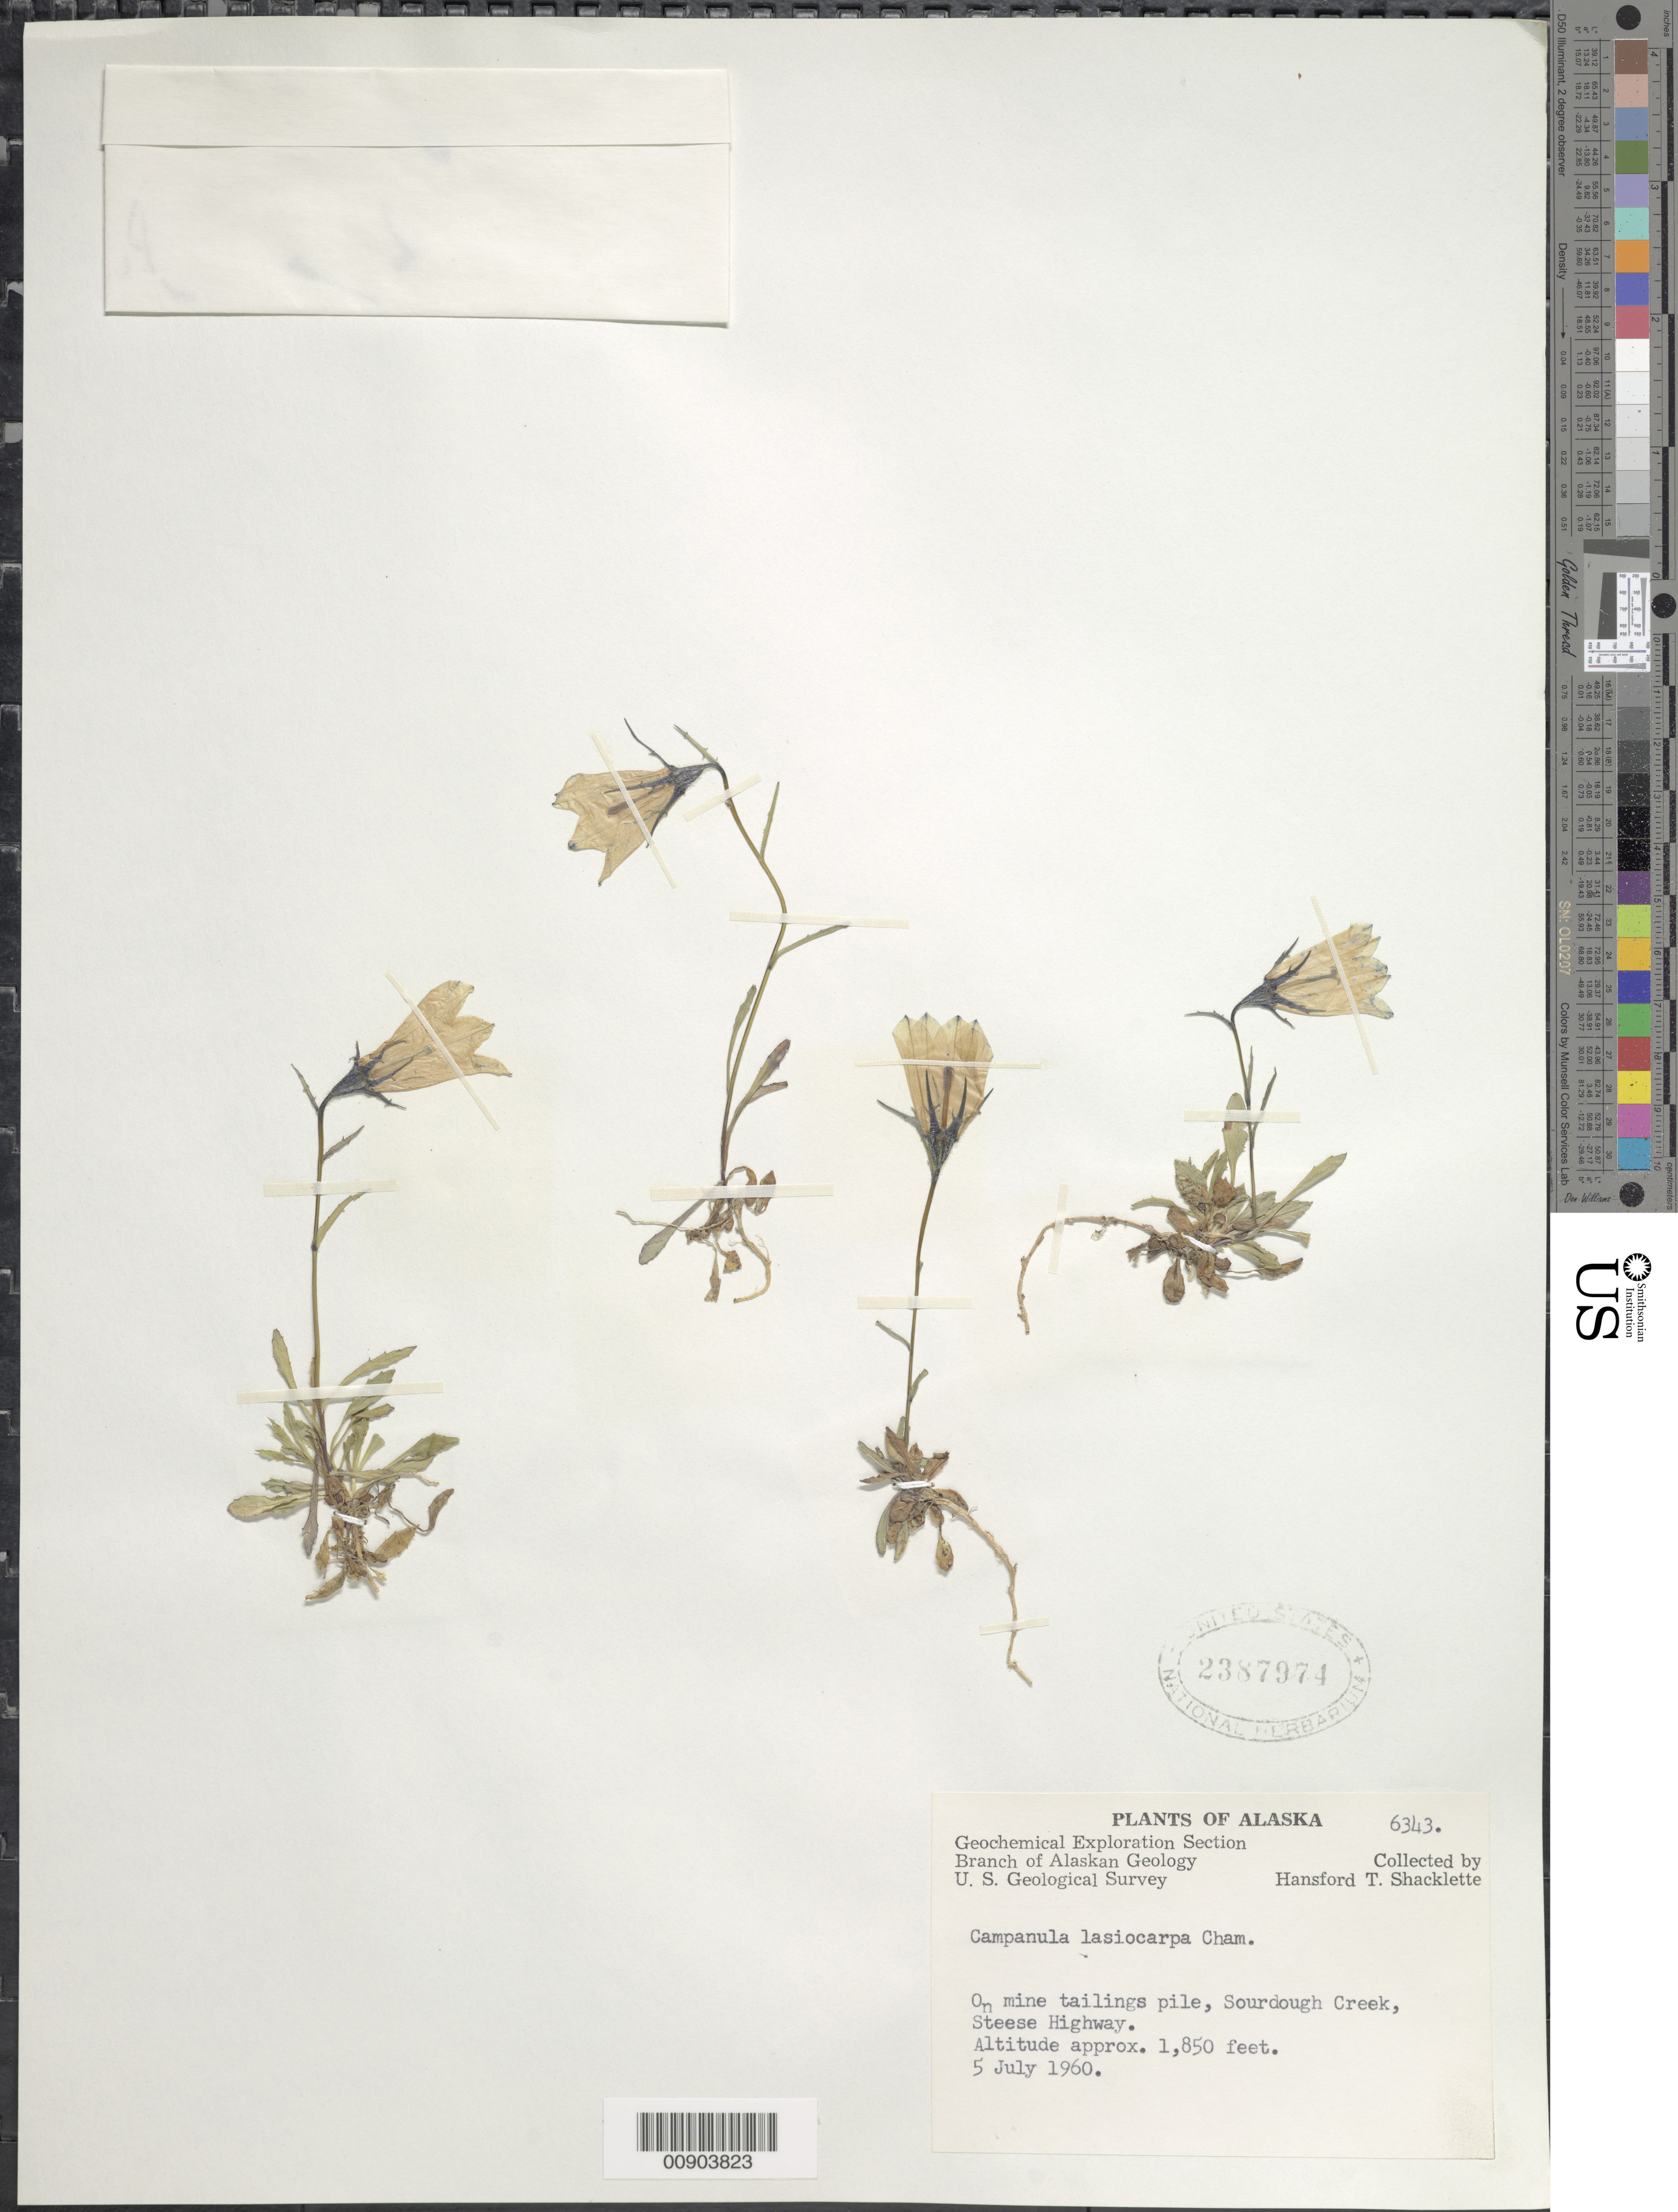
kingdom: Plantae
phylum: Tracheophyta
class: Magnoliopsida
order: Asterales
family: Campanulaceae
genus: Campanula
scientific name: Campanula lasiocarpa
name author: Cham.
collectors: H. Shacklette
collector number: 6343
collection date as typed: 5 July 1960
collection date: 1960-07-05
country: United States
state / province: Alaska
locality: Sourdough Creek, Steese Highway.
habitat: On mine tailings pile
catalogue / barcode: US 2387974